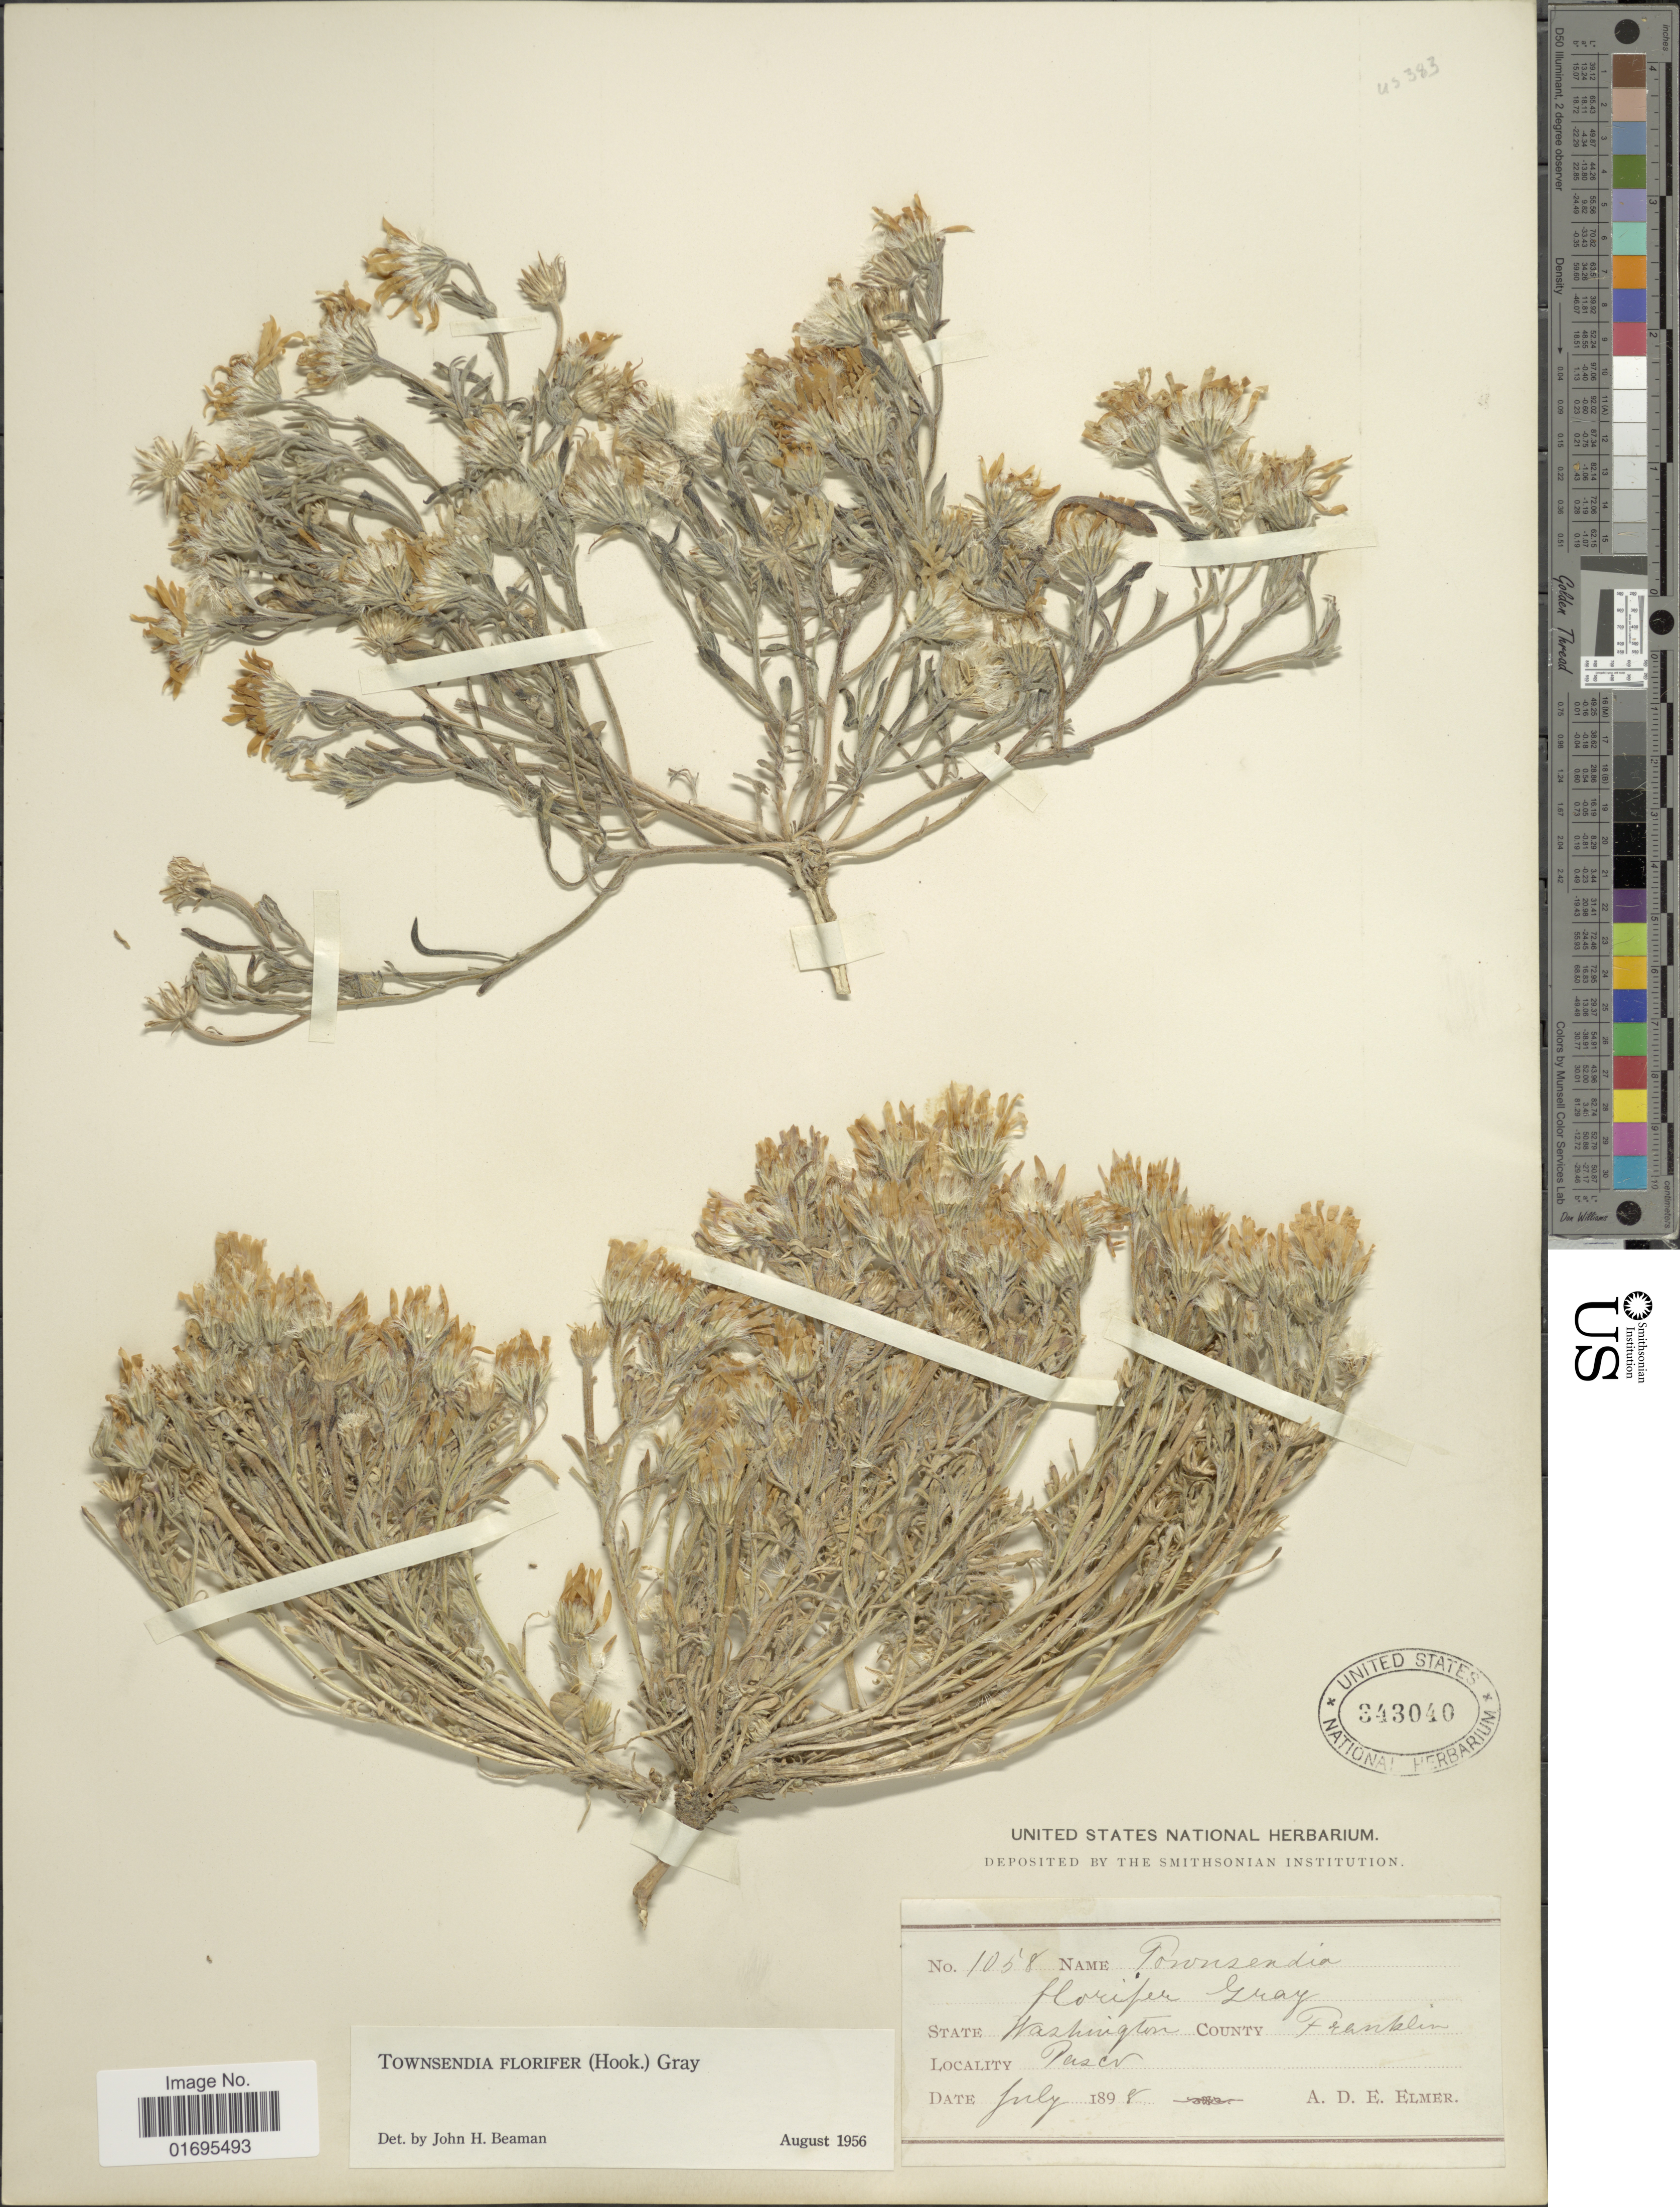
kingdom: Plantae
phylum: Tracheophyta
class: Magnoliopsida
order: Asterales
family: Asteraceae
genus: Townsendia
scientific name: Townsendia florifer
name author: (Hook.) A. Gray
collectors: A. D. E. Elmer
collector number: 1058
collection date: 1898-07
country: United States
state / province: Washington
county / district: Franklin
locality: County Franklin, Pasco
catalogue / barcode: US 343040